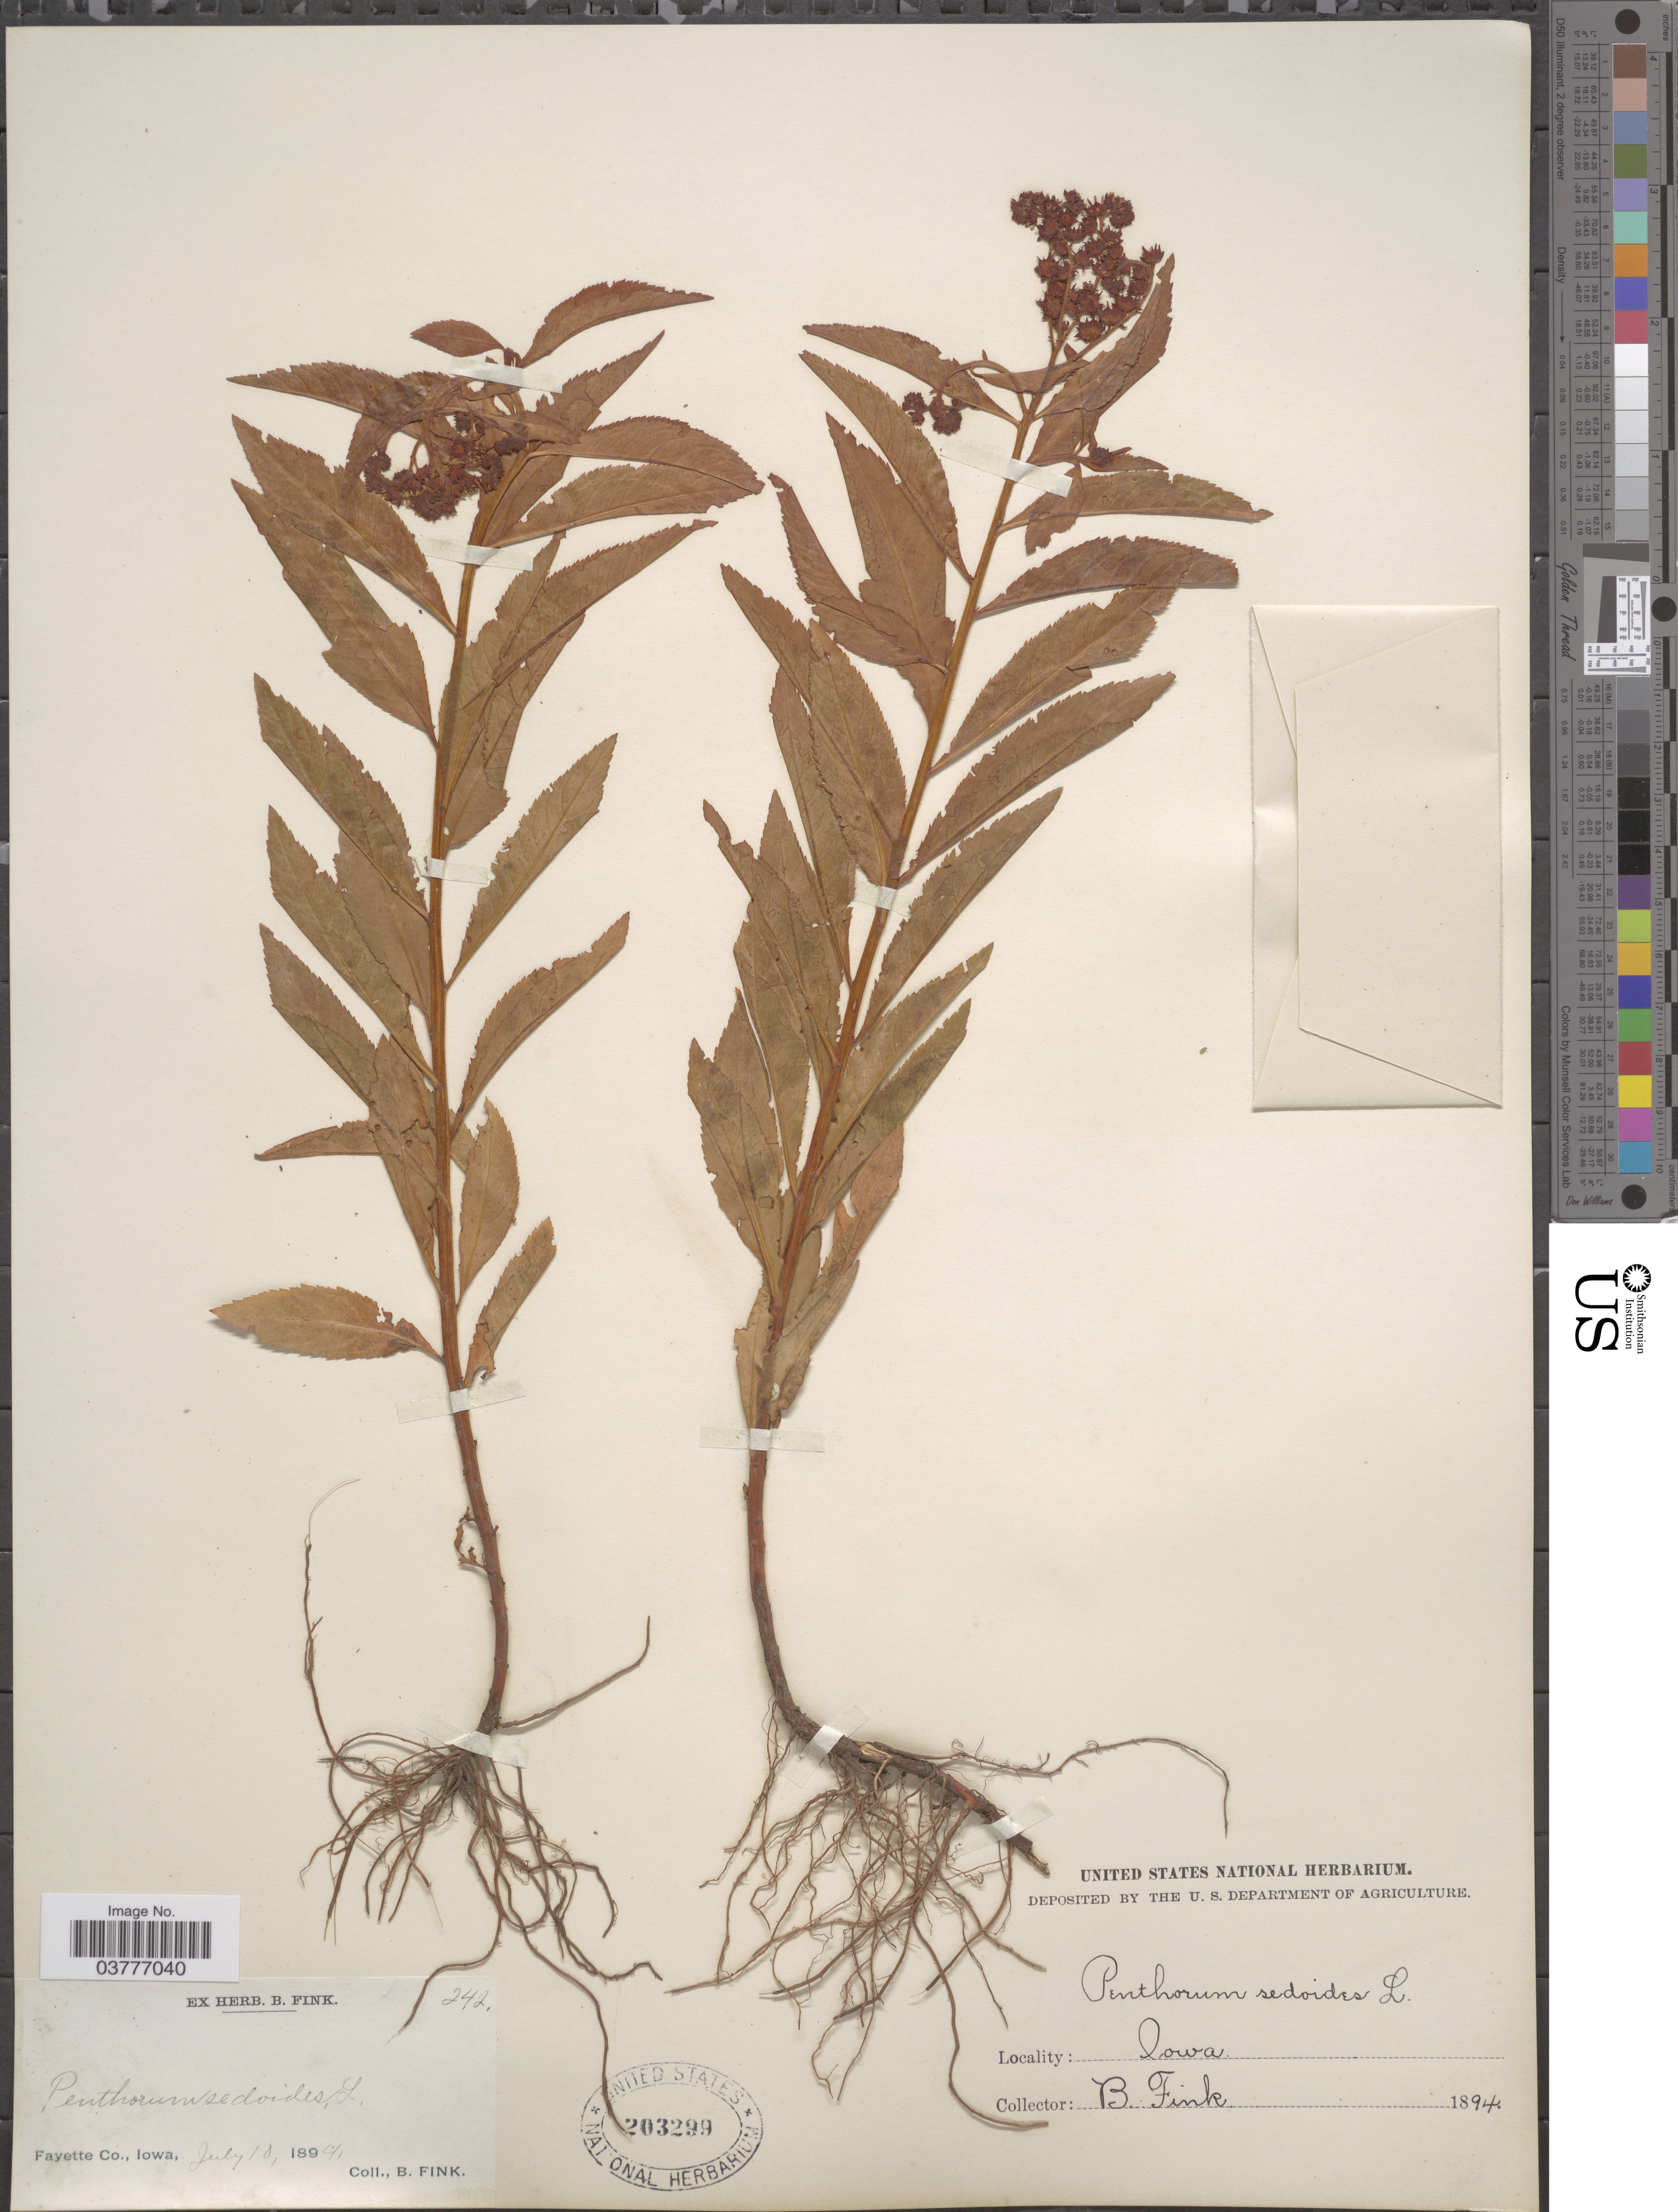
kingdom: Plantae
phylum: Tracheophyta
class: Magnoliopsida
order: Saxifragales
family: Penthoraceae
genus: Penthorum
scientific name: Penthorum sedoides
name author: L.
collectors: B. Fink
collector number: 242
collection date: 1894-07-10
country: United States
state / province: Iowa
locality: Fayette Co.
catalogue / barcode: US 203299